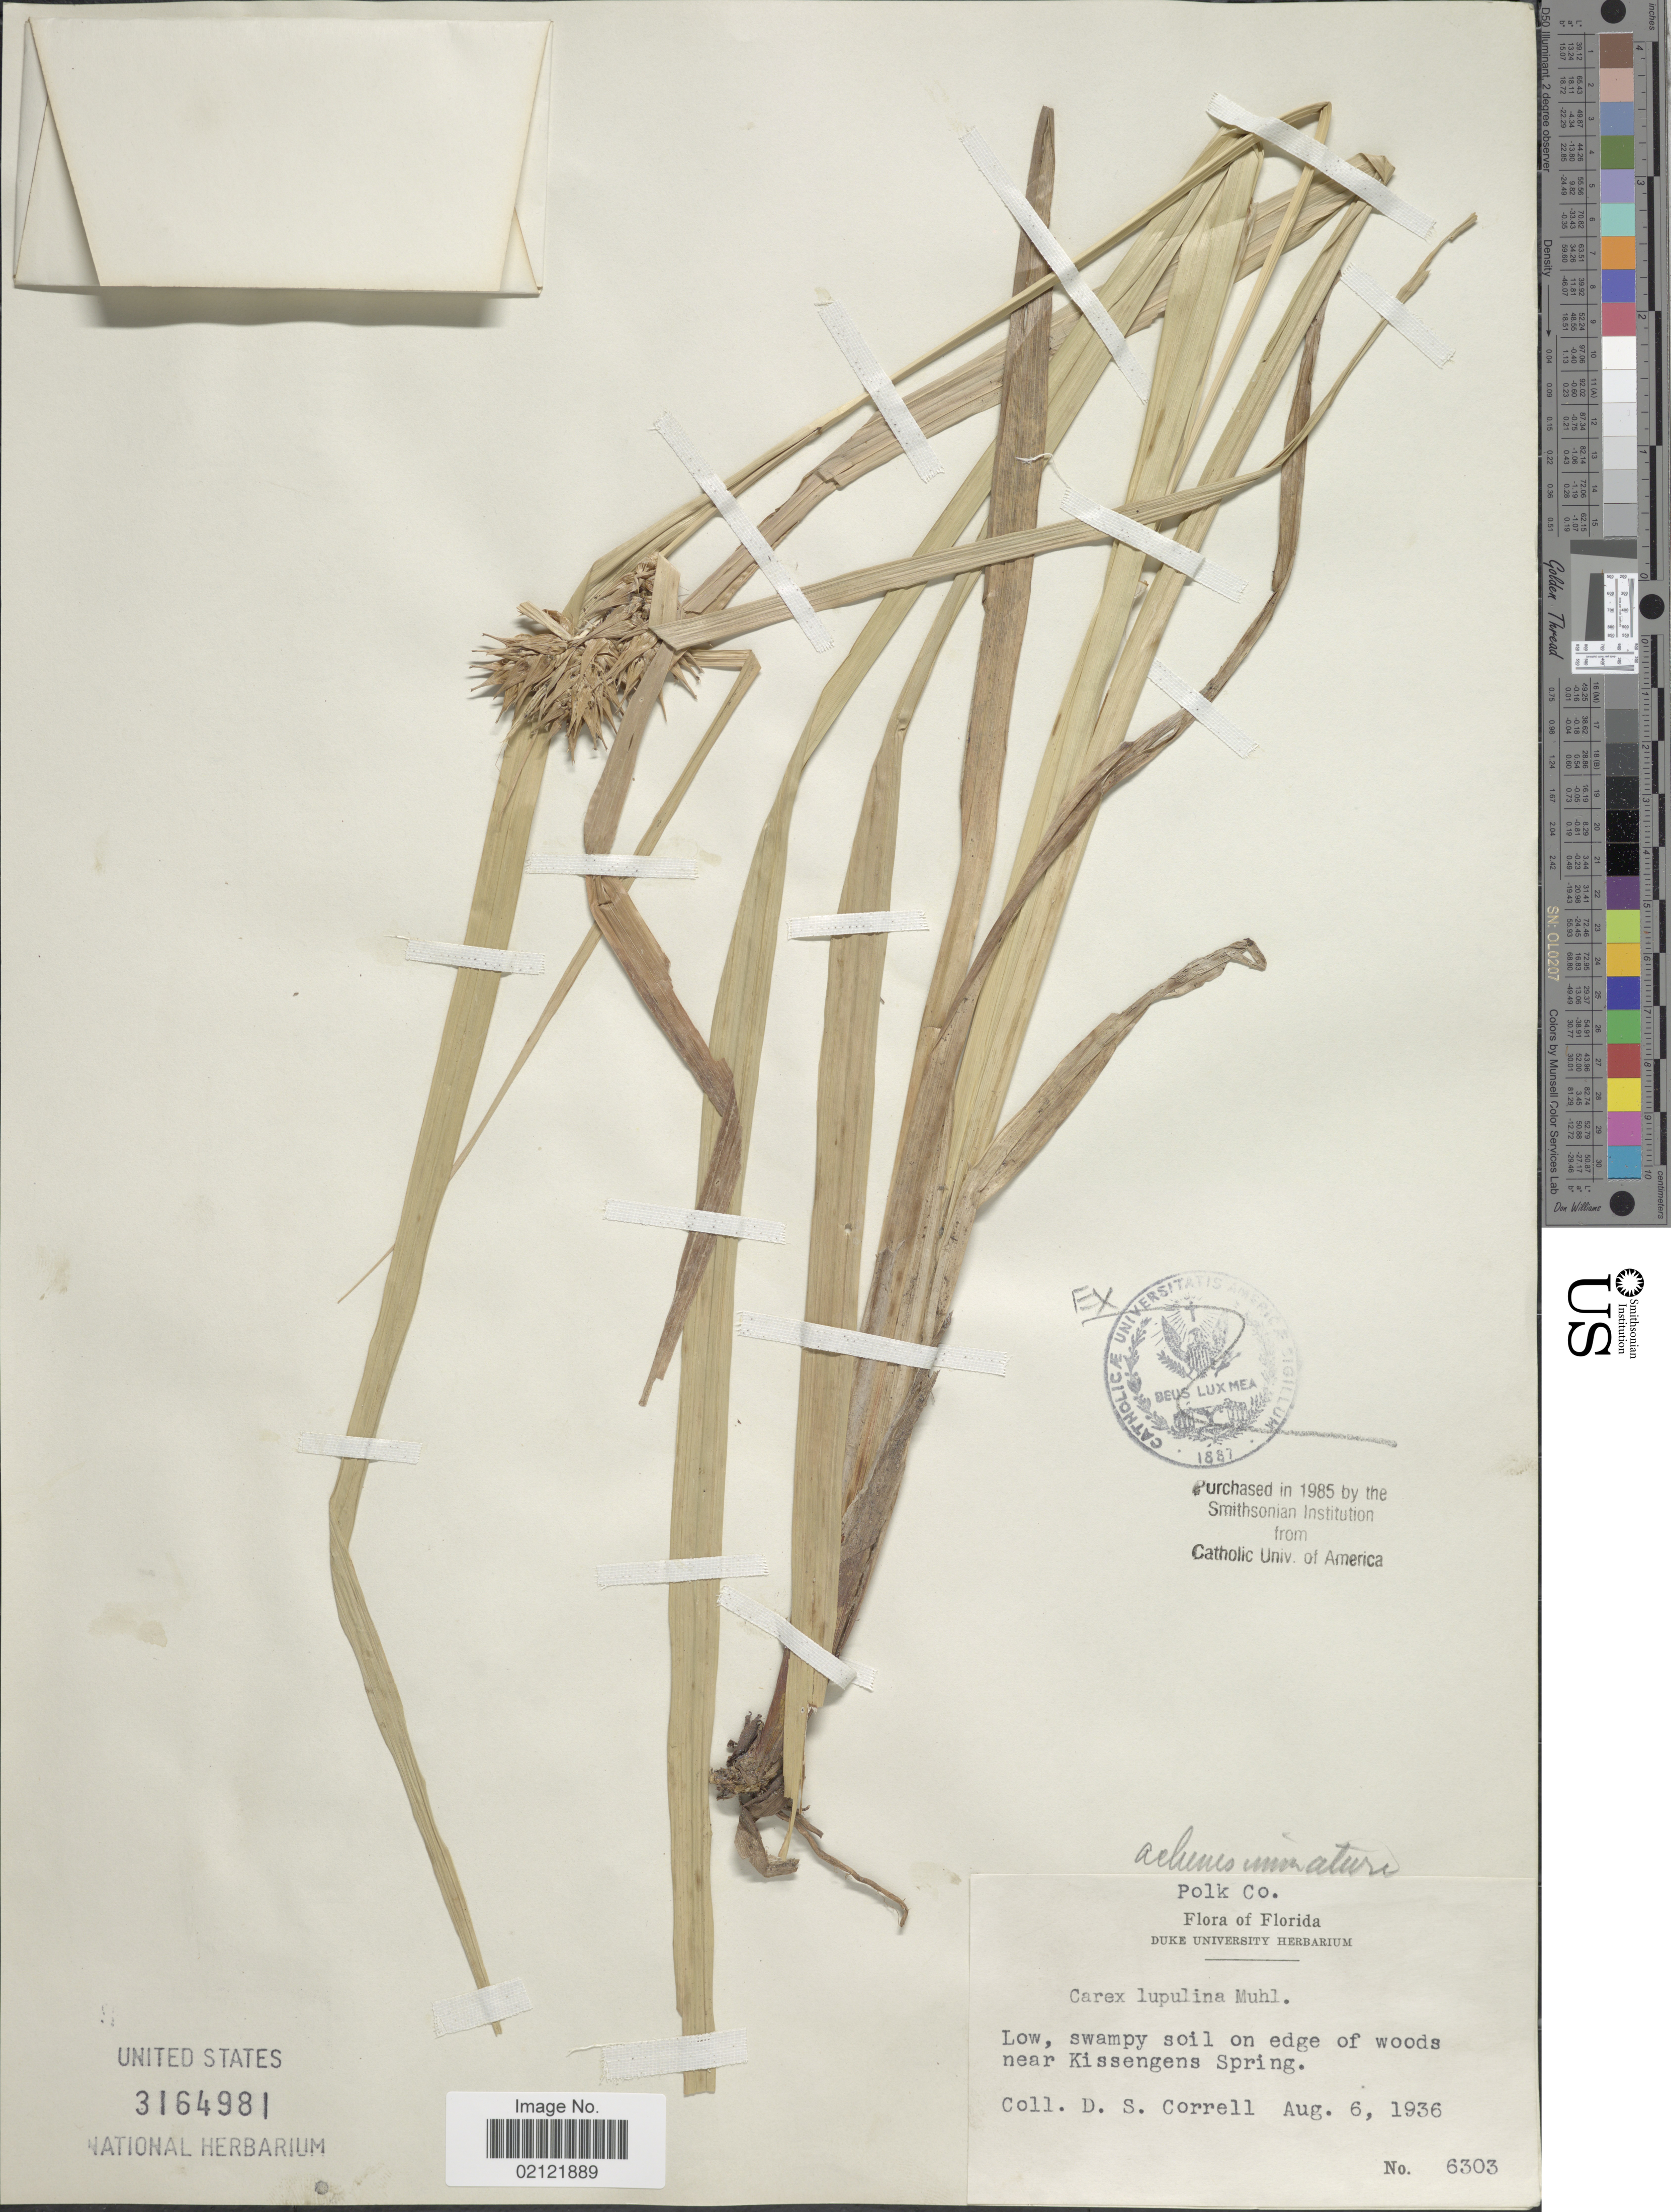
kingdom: Plantae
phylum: Tracheophyta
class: Liliopsida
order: Poales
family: Cyperaceae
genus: Carex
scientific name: Carex lupulina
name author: Muhl. ex Willd.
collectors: D. S. Correll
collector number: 6303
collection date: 1936-08-06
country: United States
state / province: Florida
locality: Polk Co. Low, swampy soil on edge of woods near Kissengens Spring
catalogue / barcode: US 3164981